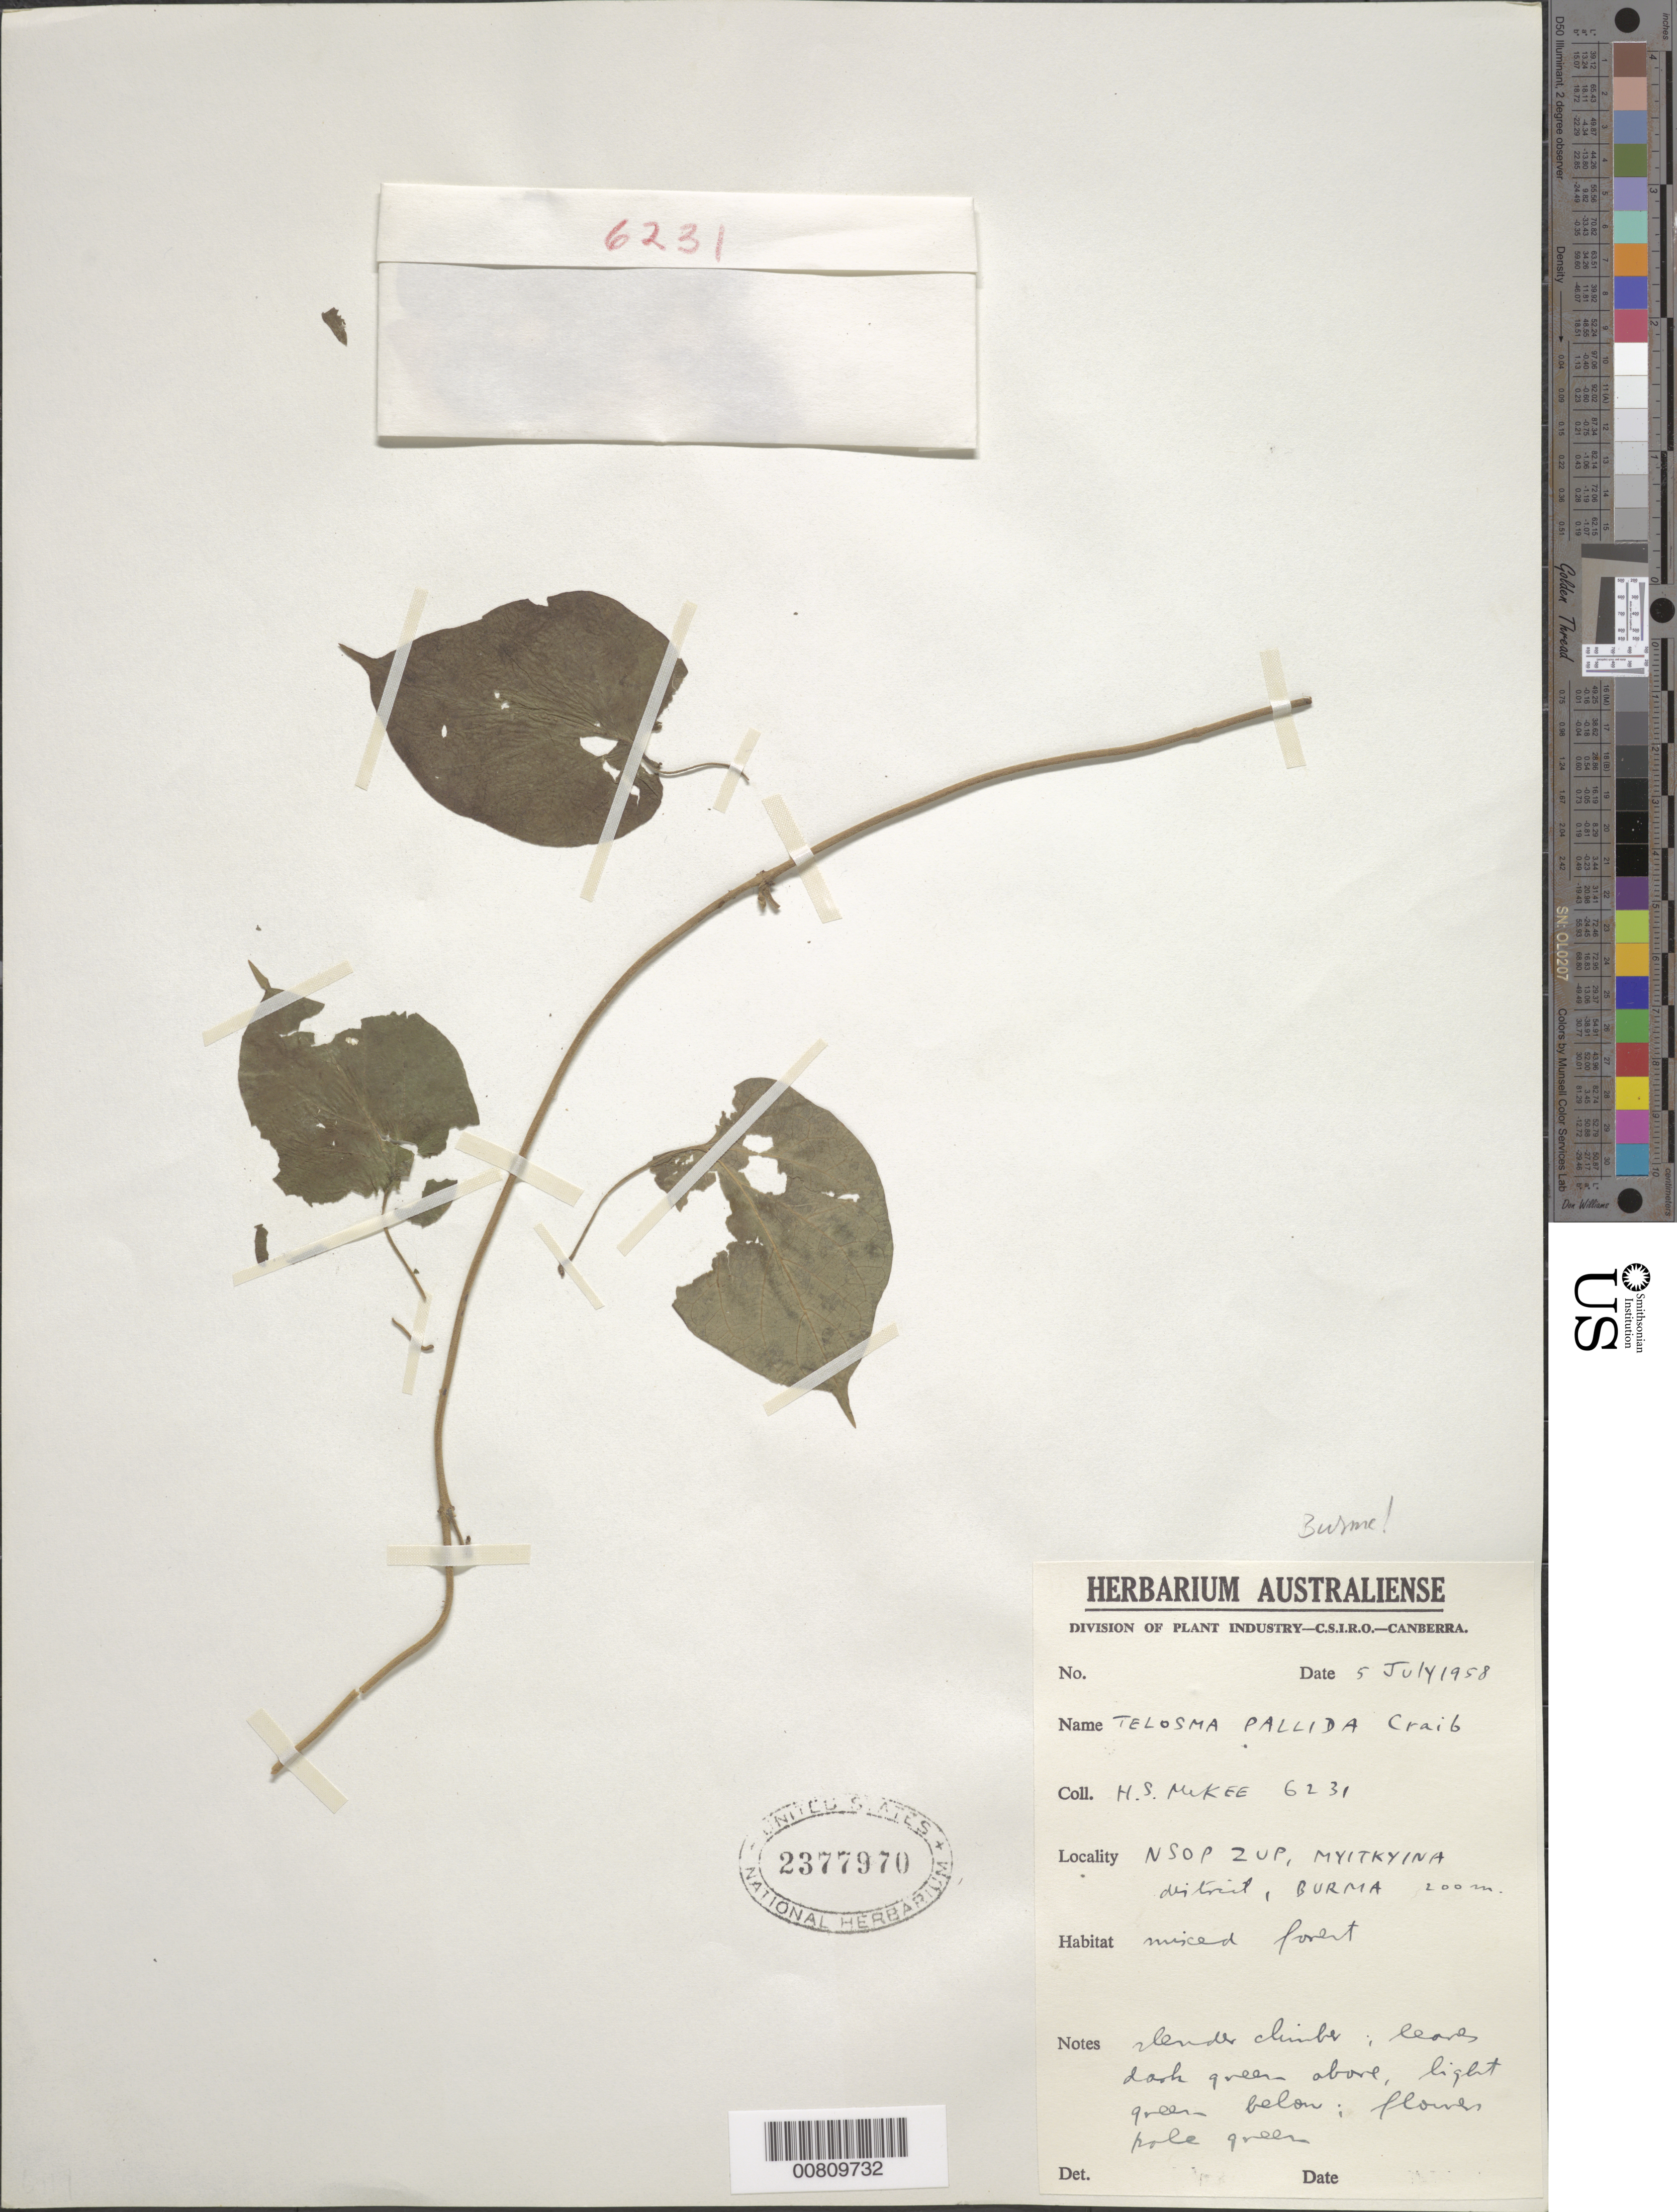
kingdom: Plantae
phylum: Tracheophyta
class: Magnoliopsida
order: Gentianales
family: Apocynaceae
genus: Telosma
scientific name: Telosma pallida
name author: Craib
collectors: H. S. McKee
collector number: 6231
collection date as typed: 05 Jul 1958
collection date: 1958-07-05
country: Myanmar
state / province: Kachin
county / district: Myitkyina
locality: NSOP ZUP, Myitkyina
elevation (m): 200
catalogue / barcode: US 2377970